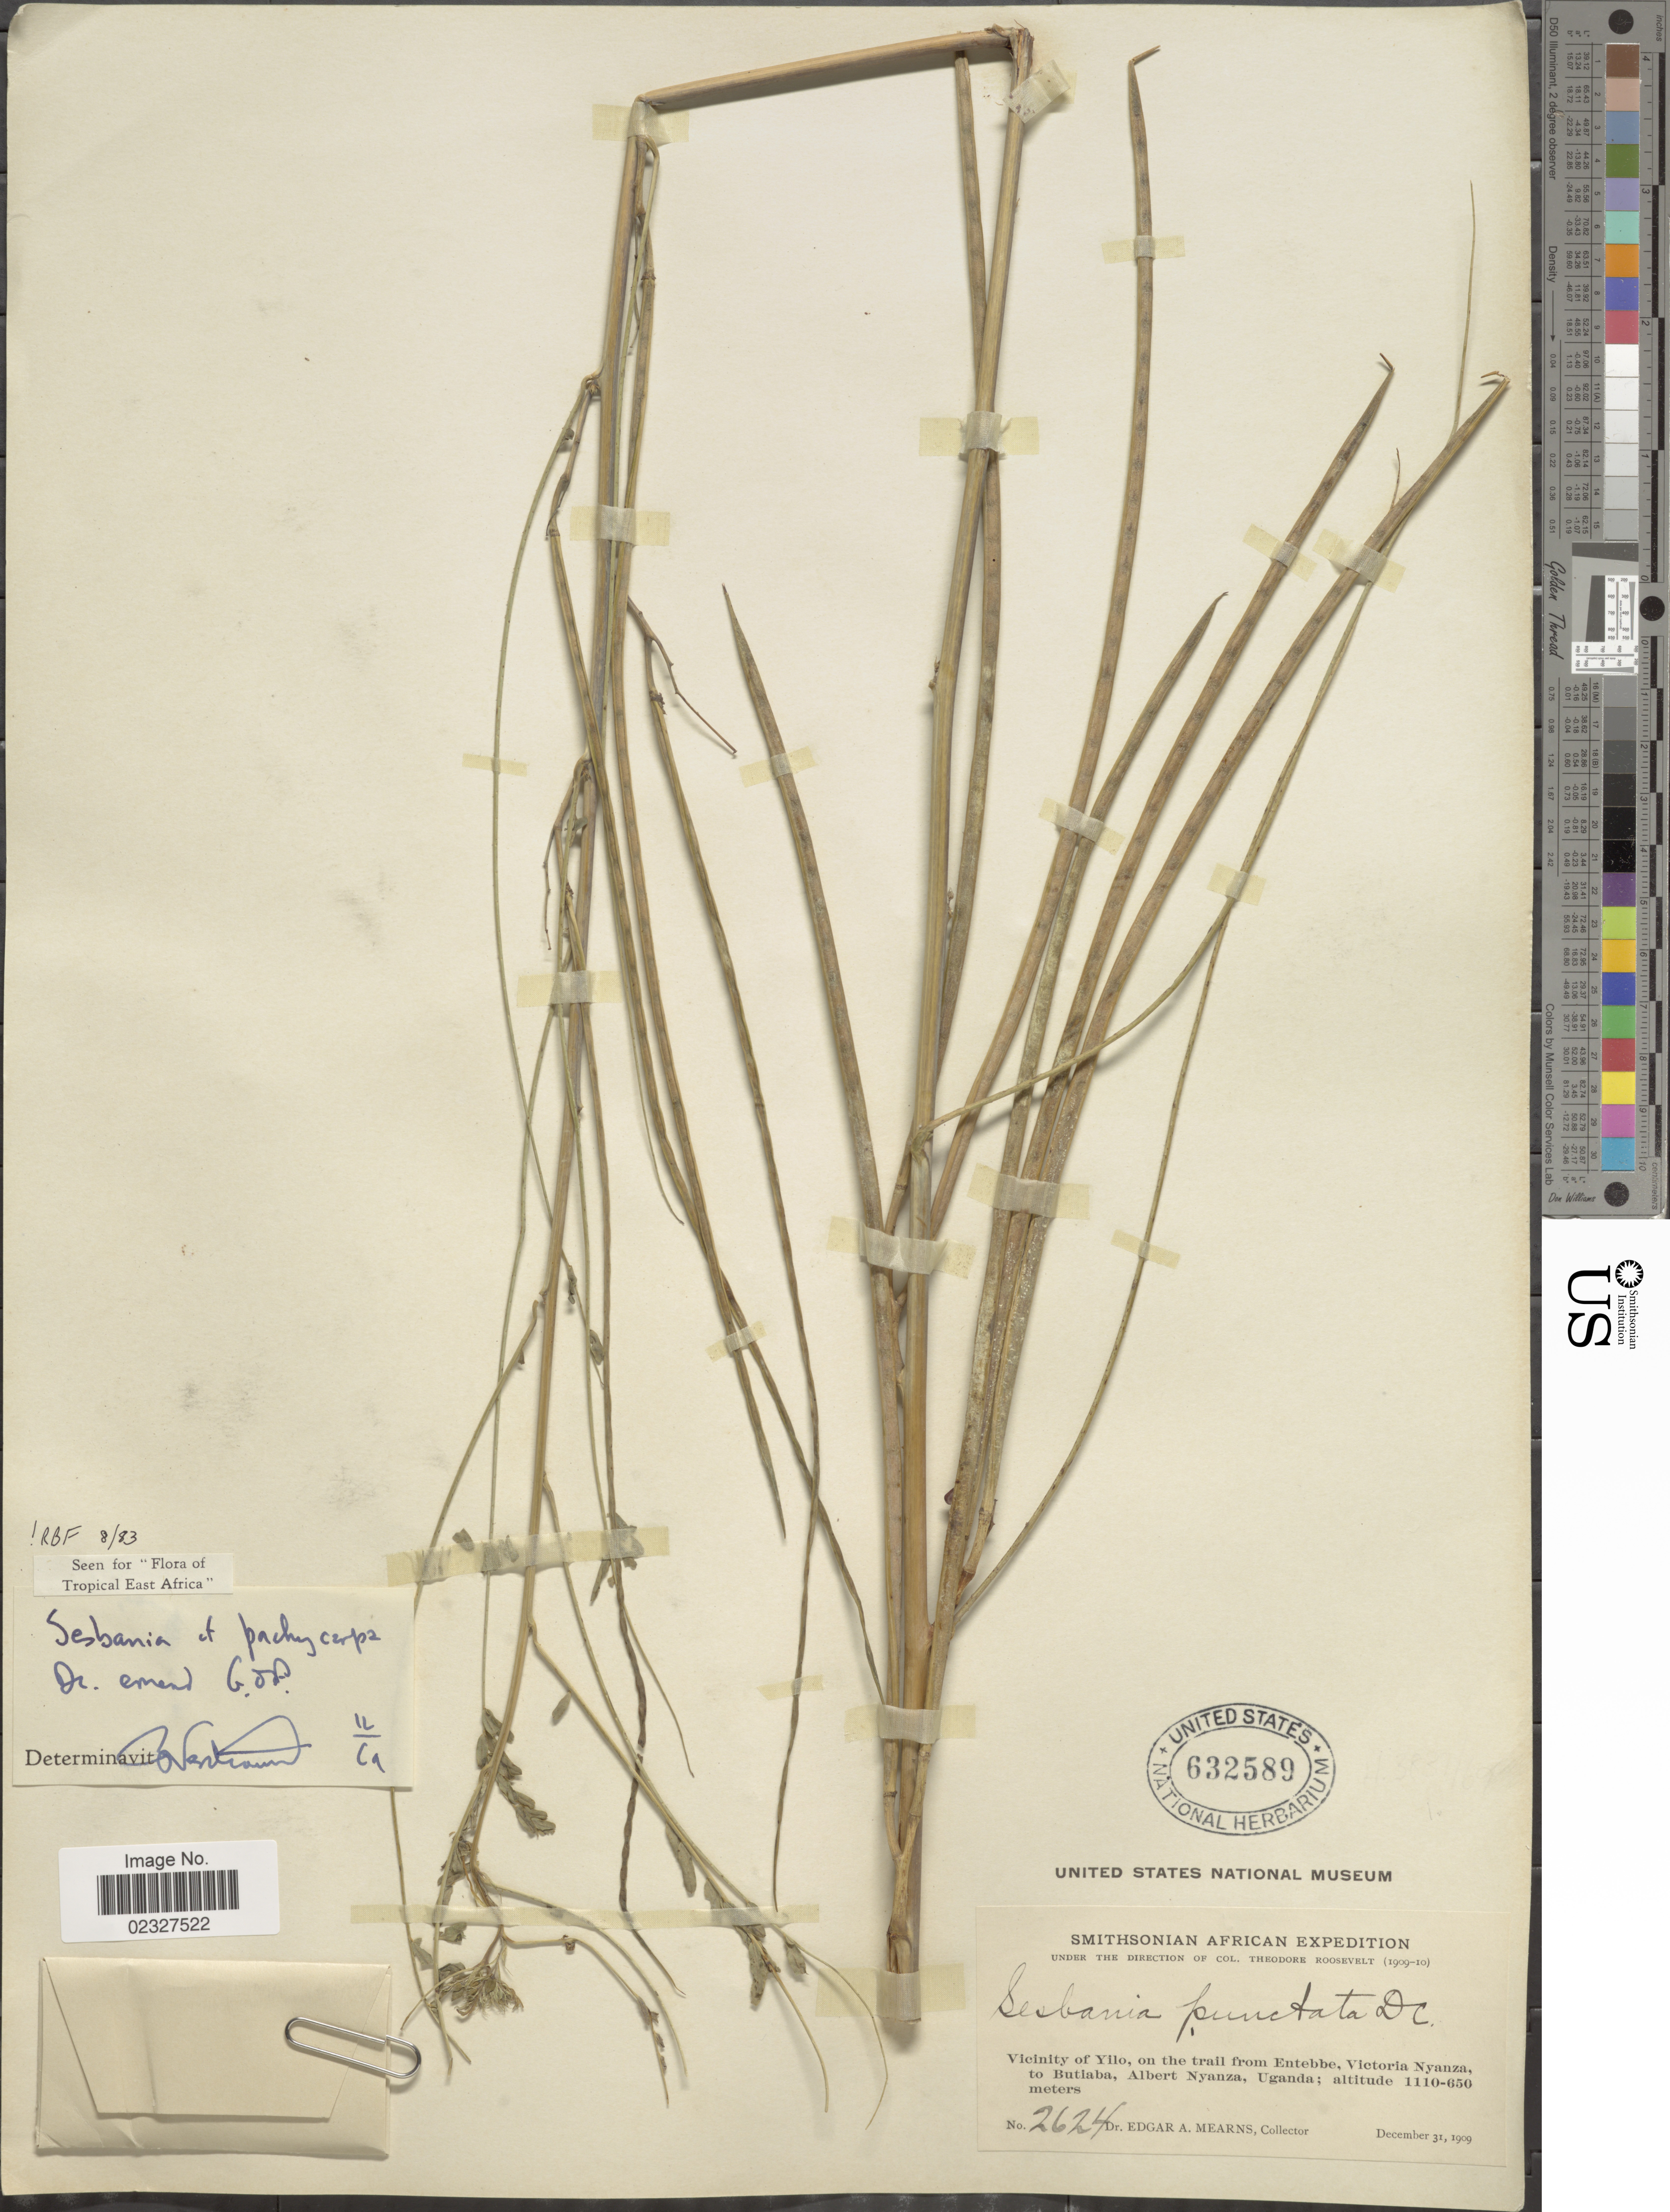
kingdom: Plantae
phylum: Tracheophyta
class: Magnoliopsida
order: Fabales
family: Fabaceae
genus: Sesbania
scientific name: Sesbania pachycarpa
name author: DC.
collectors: E. A. Mearns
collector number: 2624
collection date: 1909-12-31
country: Uganda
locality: Vicinity of Yilo, on the trail from Entebbe, Victoria Nyanza to Butiaba, Albert Nyanza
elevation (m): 650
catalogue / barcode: US 632589